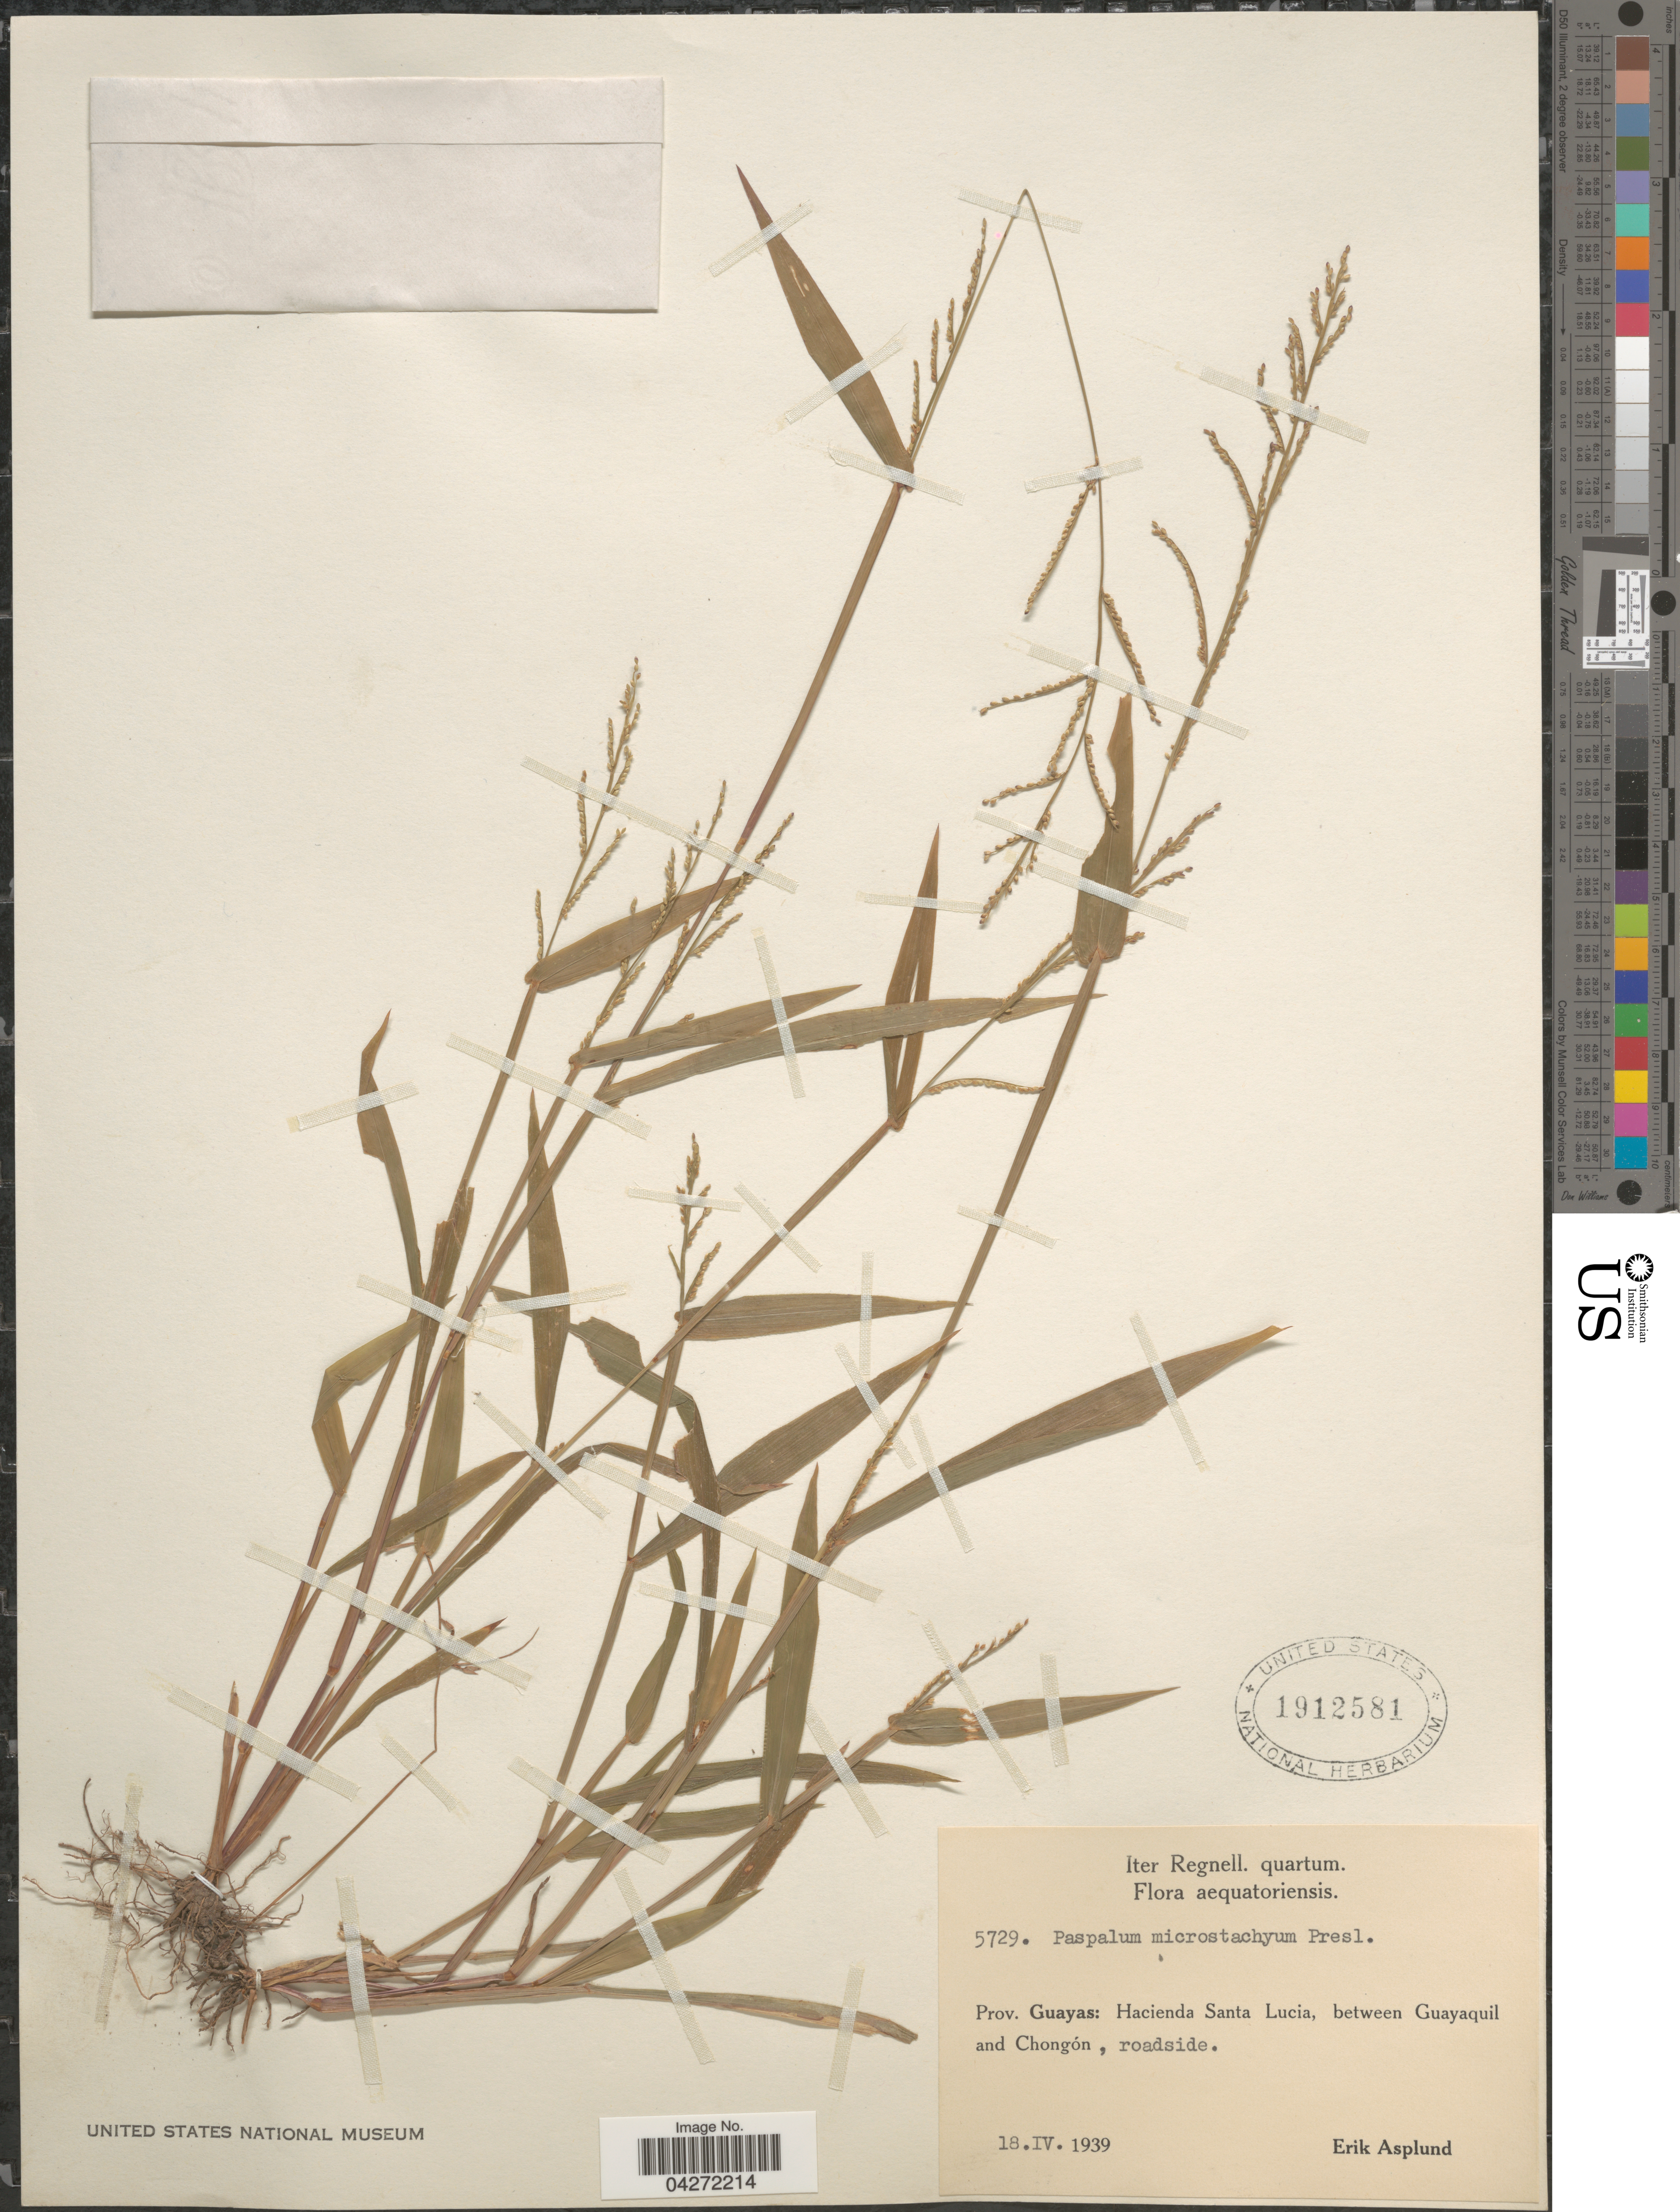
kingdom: Plantae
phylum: Tracheophyta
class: Liliopsida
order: Poales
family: Poaceae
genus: Paspalum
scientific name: Paspalum microstachyum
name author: J. Presl in C. Presl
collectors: E. Asplund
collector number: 5729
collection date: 1939-04-18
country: Ecuador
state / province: Guayas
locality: Iter Regnell. Quartum. Aequatoriensis. Hacienda Santa Lucia, between Guayaquil and Chongón.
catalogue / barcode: US 1912581